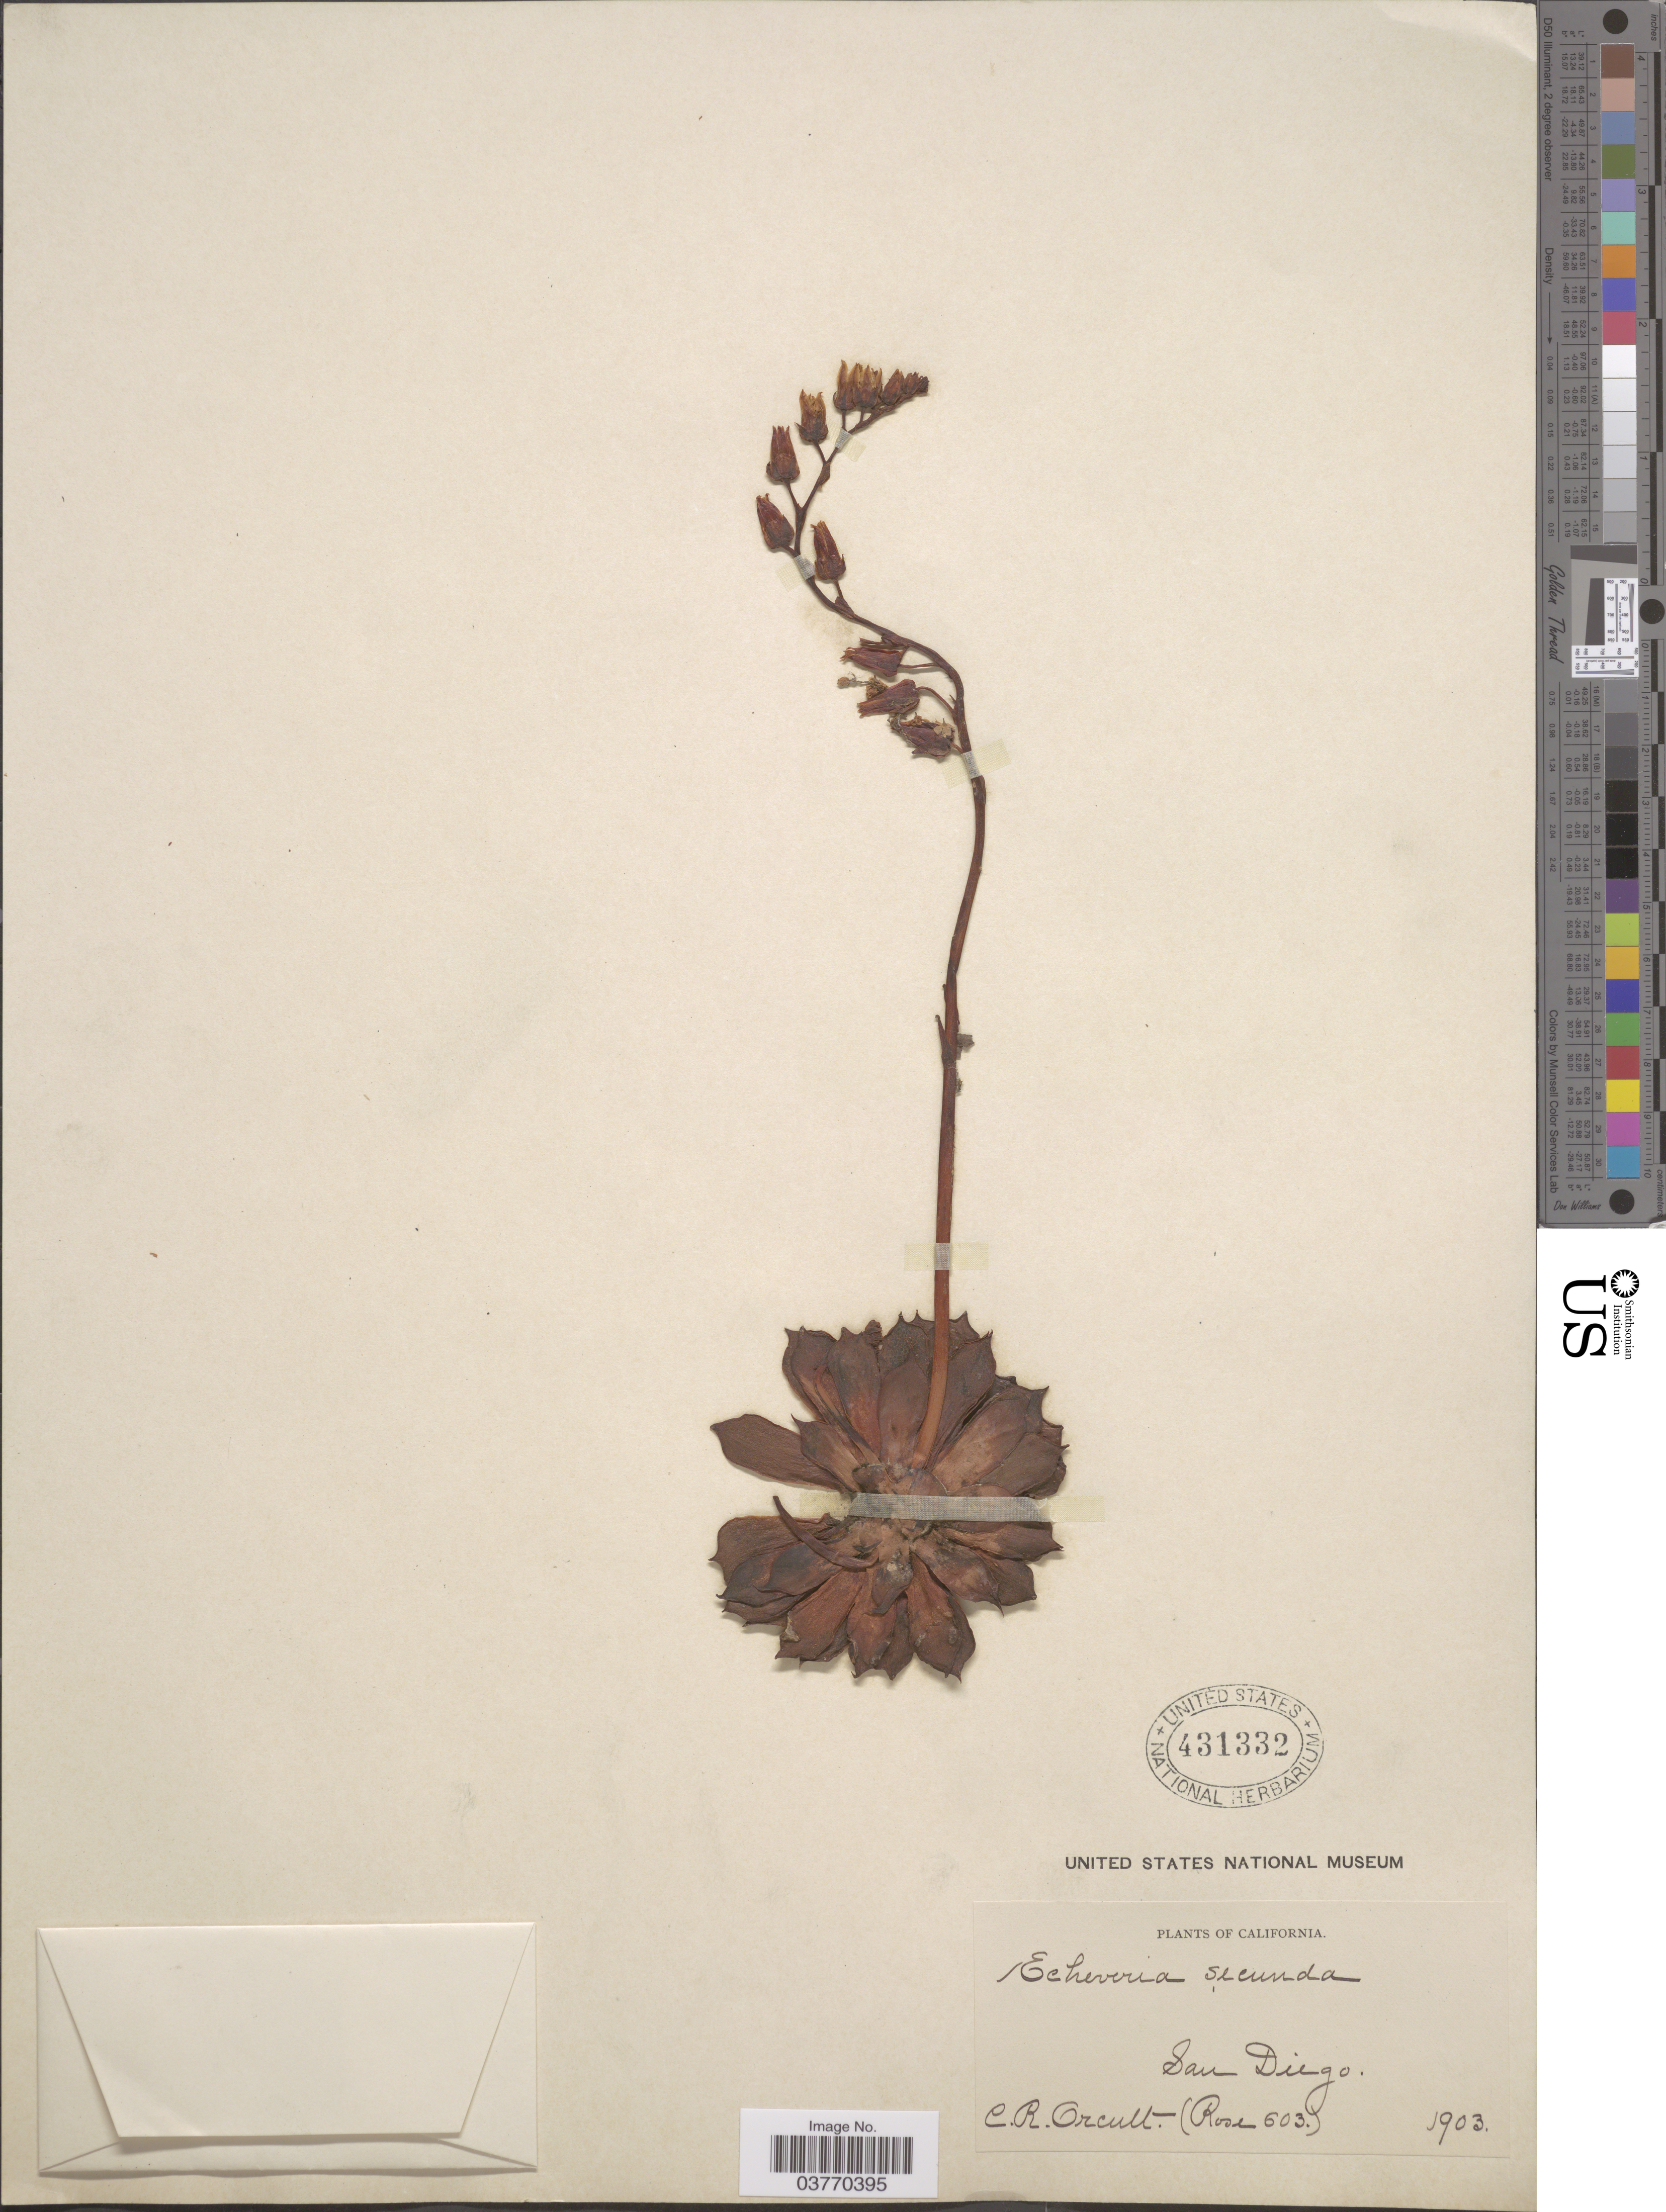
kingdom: Plantae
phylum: Tracheophyta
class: Magnoliopsida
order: Saxifragales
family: Crassulaceae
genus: Echeveria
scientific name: Echeveria secunda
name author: Booth ex Lindl.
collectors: C. R. Orcutt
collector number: Rose603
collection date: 1903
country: United States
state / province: California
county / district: San Diego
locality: San Diego.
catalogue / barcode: US 431332